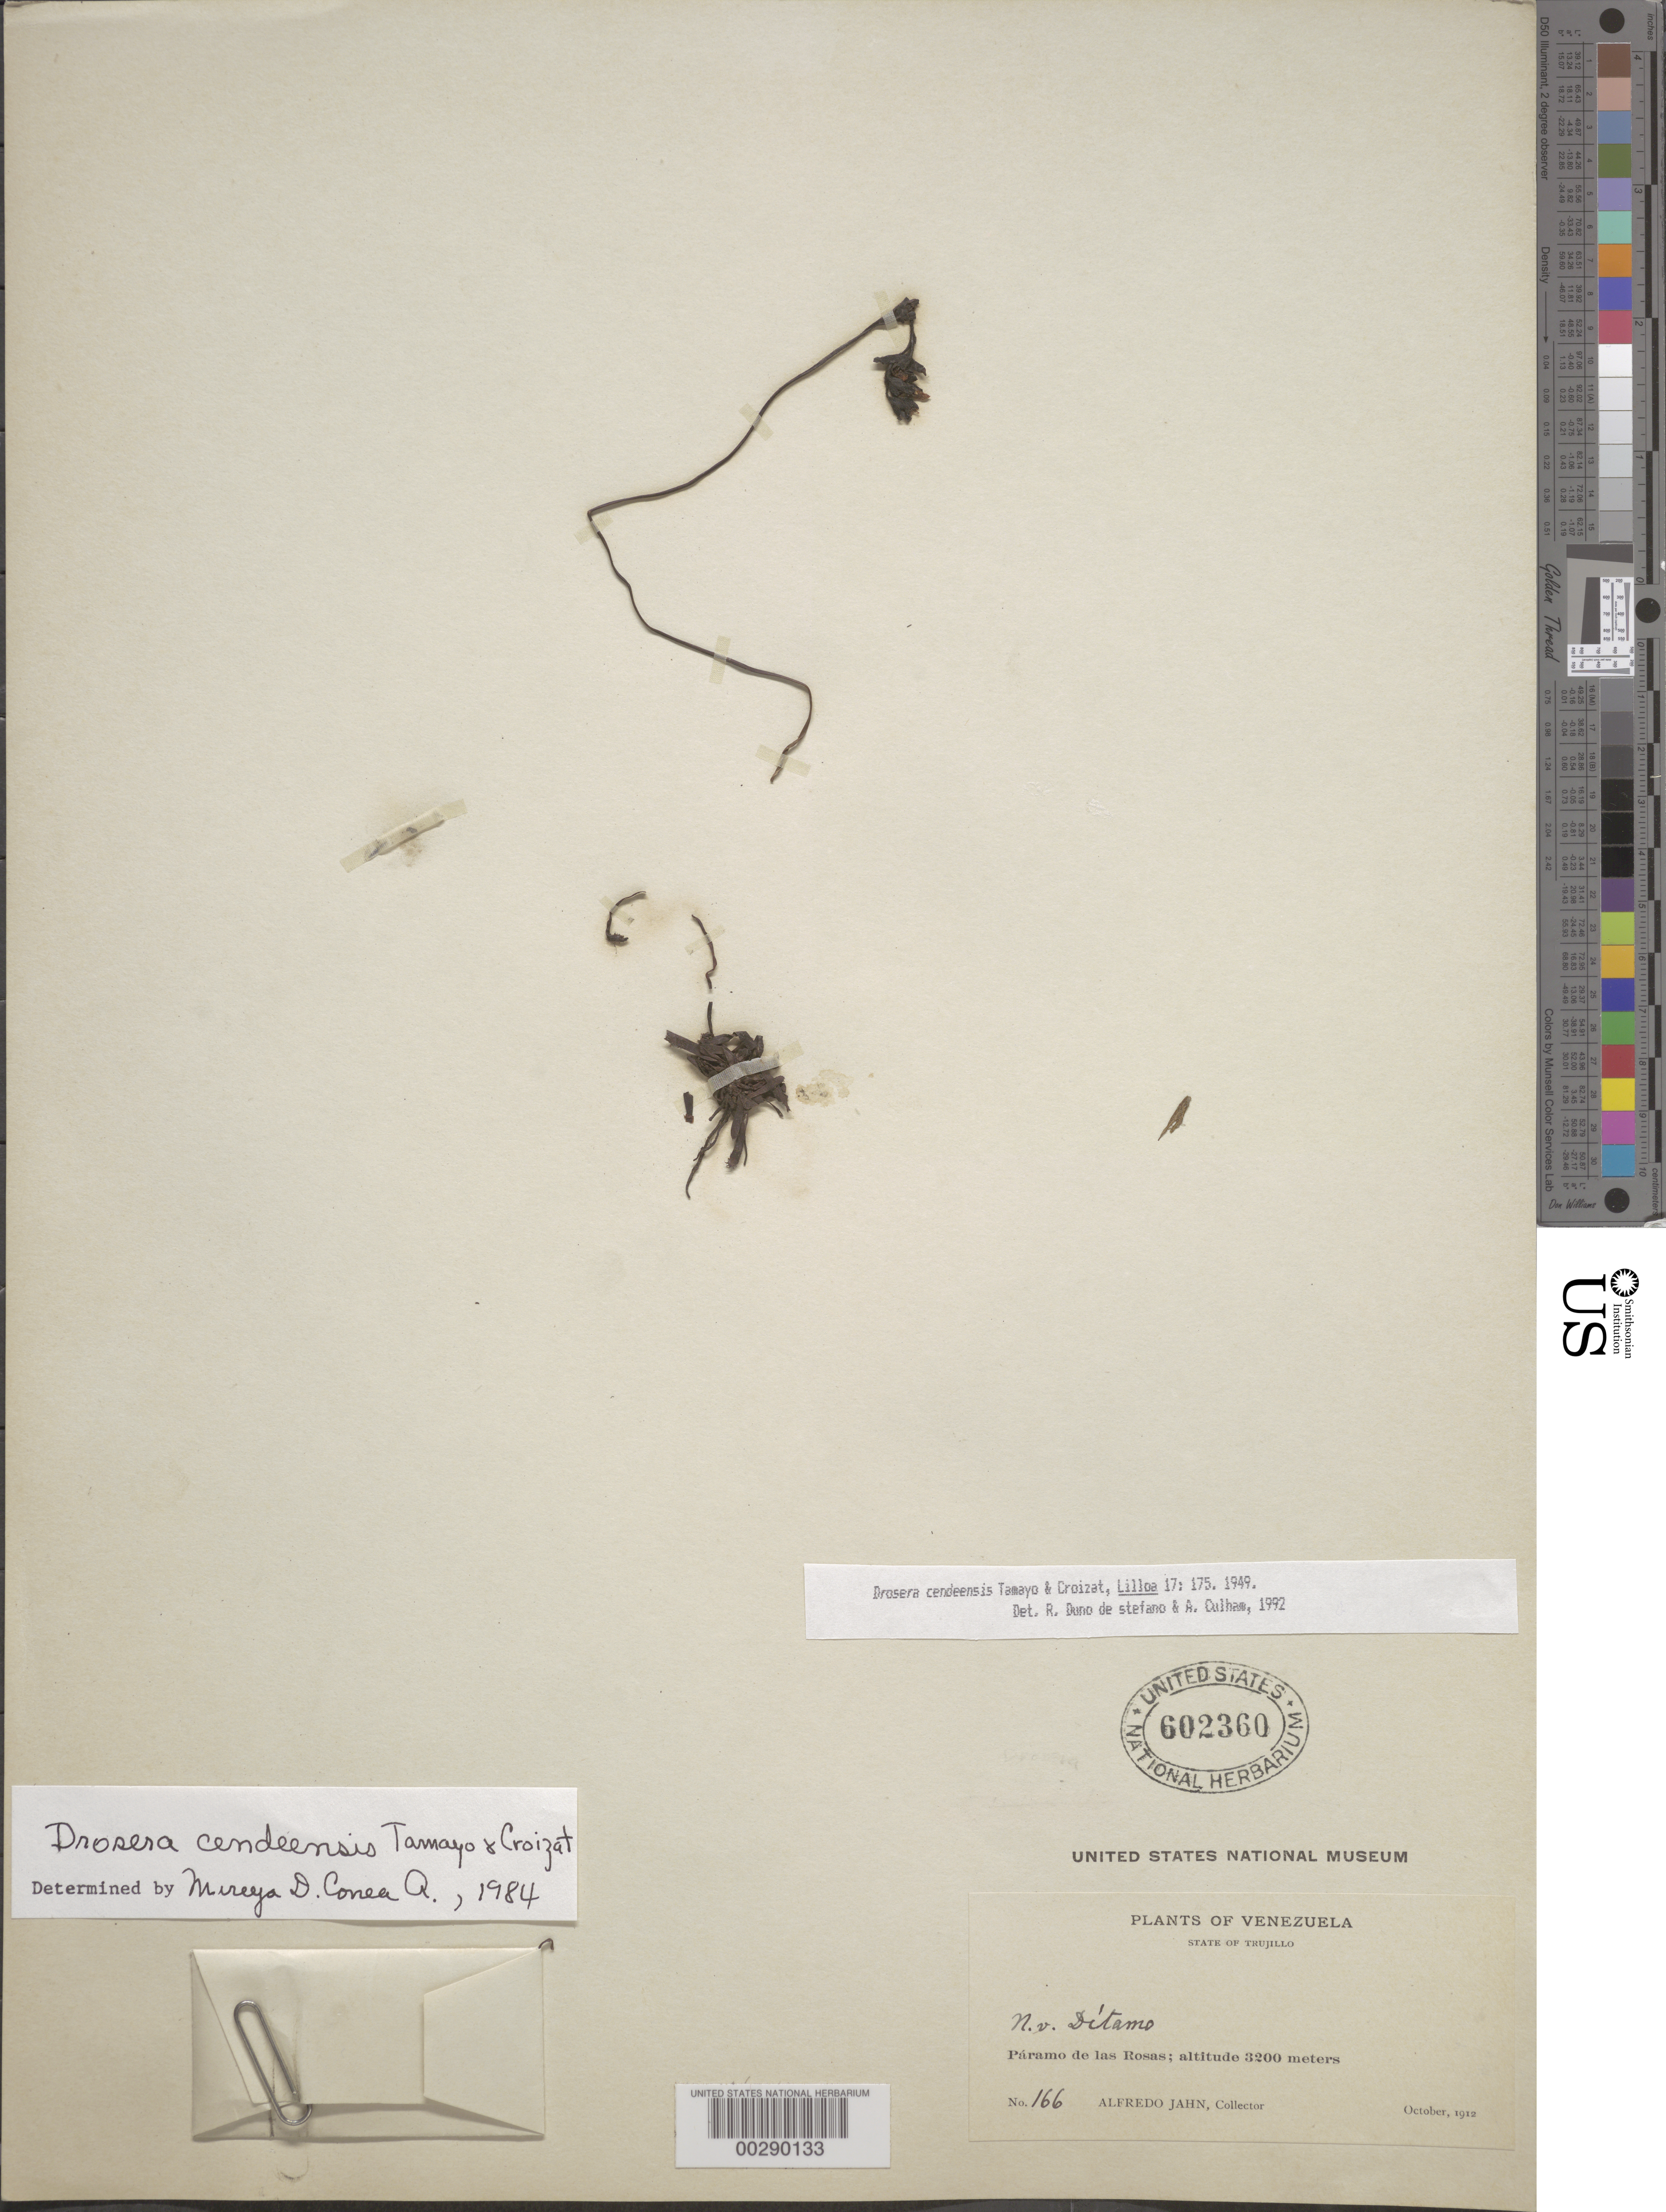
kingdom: Plantae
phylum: Tracheophyta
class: Magnoliopsida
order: Caryophyllales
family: Droseraceae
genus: Drosera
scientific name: Drosera cendeensis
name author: Tamayo & Croizat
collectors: A. Jahn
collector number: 166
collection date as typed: Oct 1912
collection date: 1912-10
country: Venezuela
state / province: Trujillo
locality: Paramo de las rosas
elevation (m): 3200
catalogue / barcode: US 602360